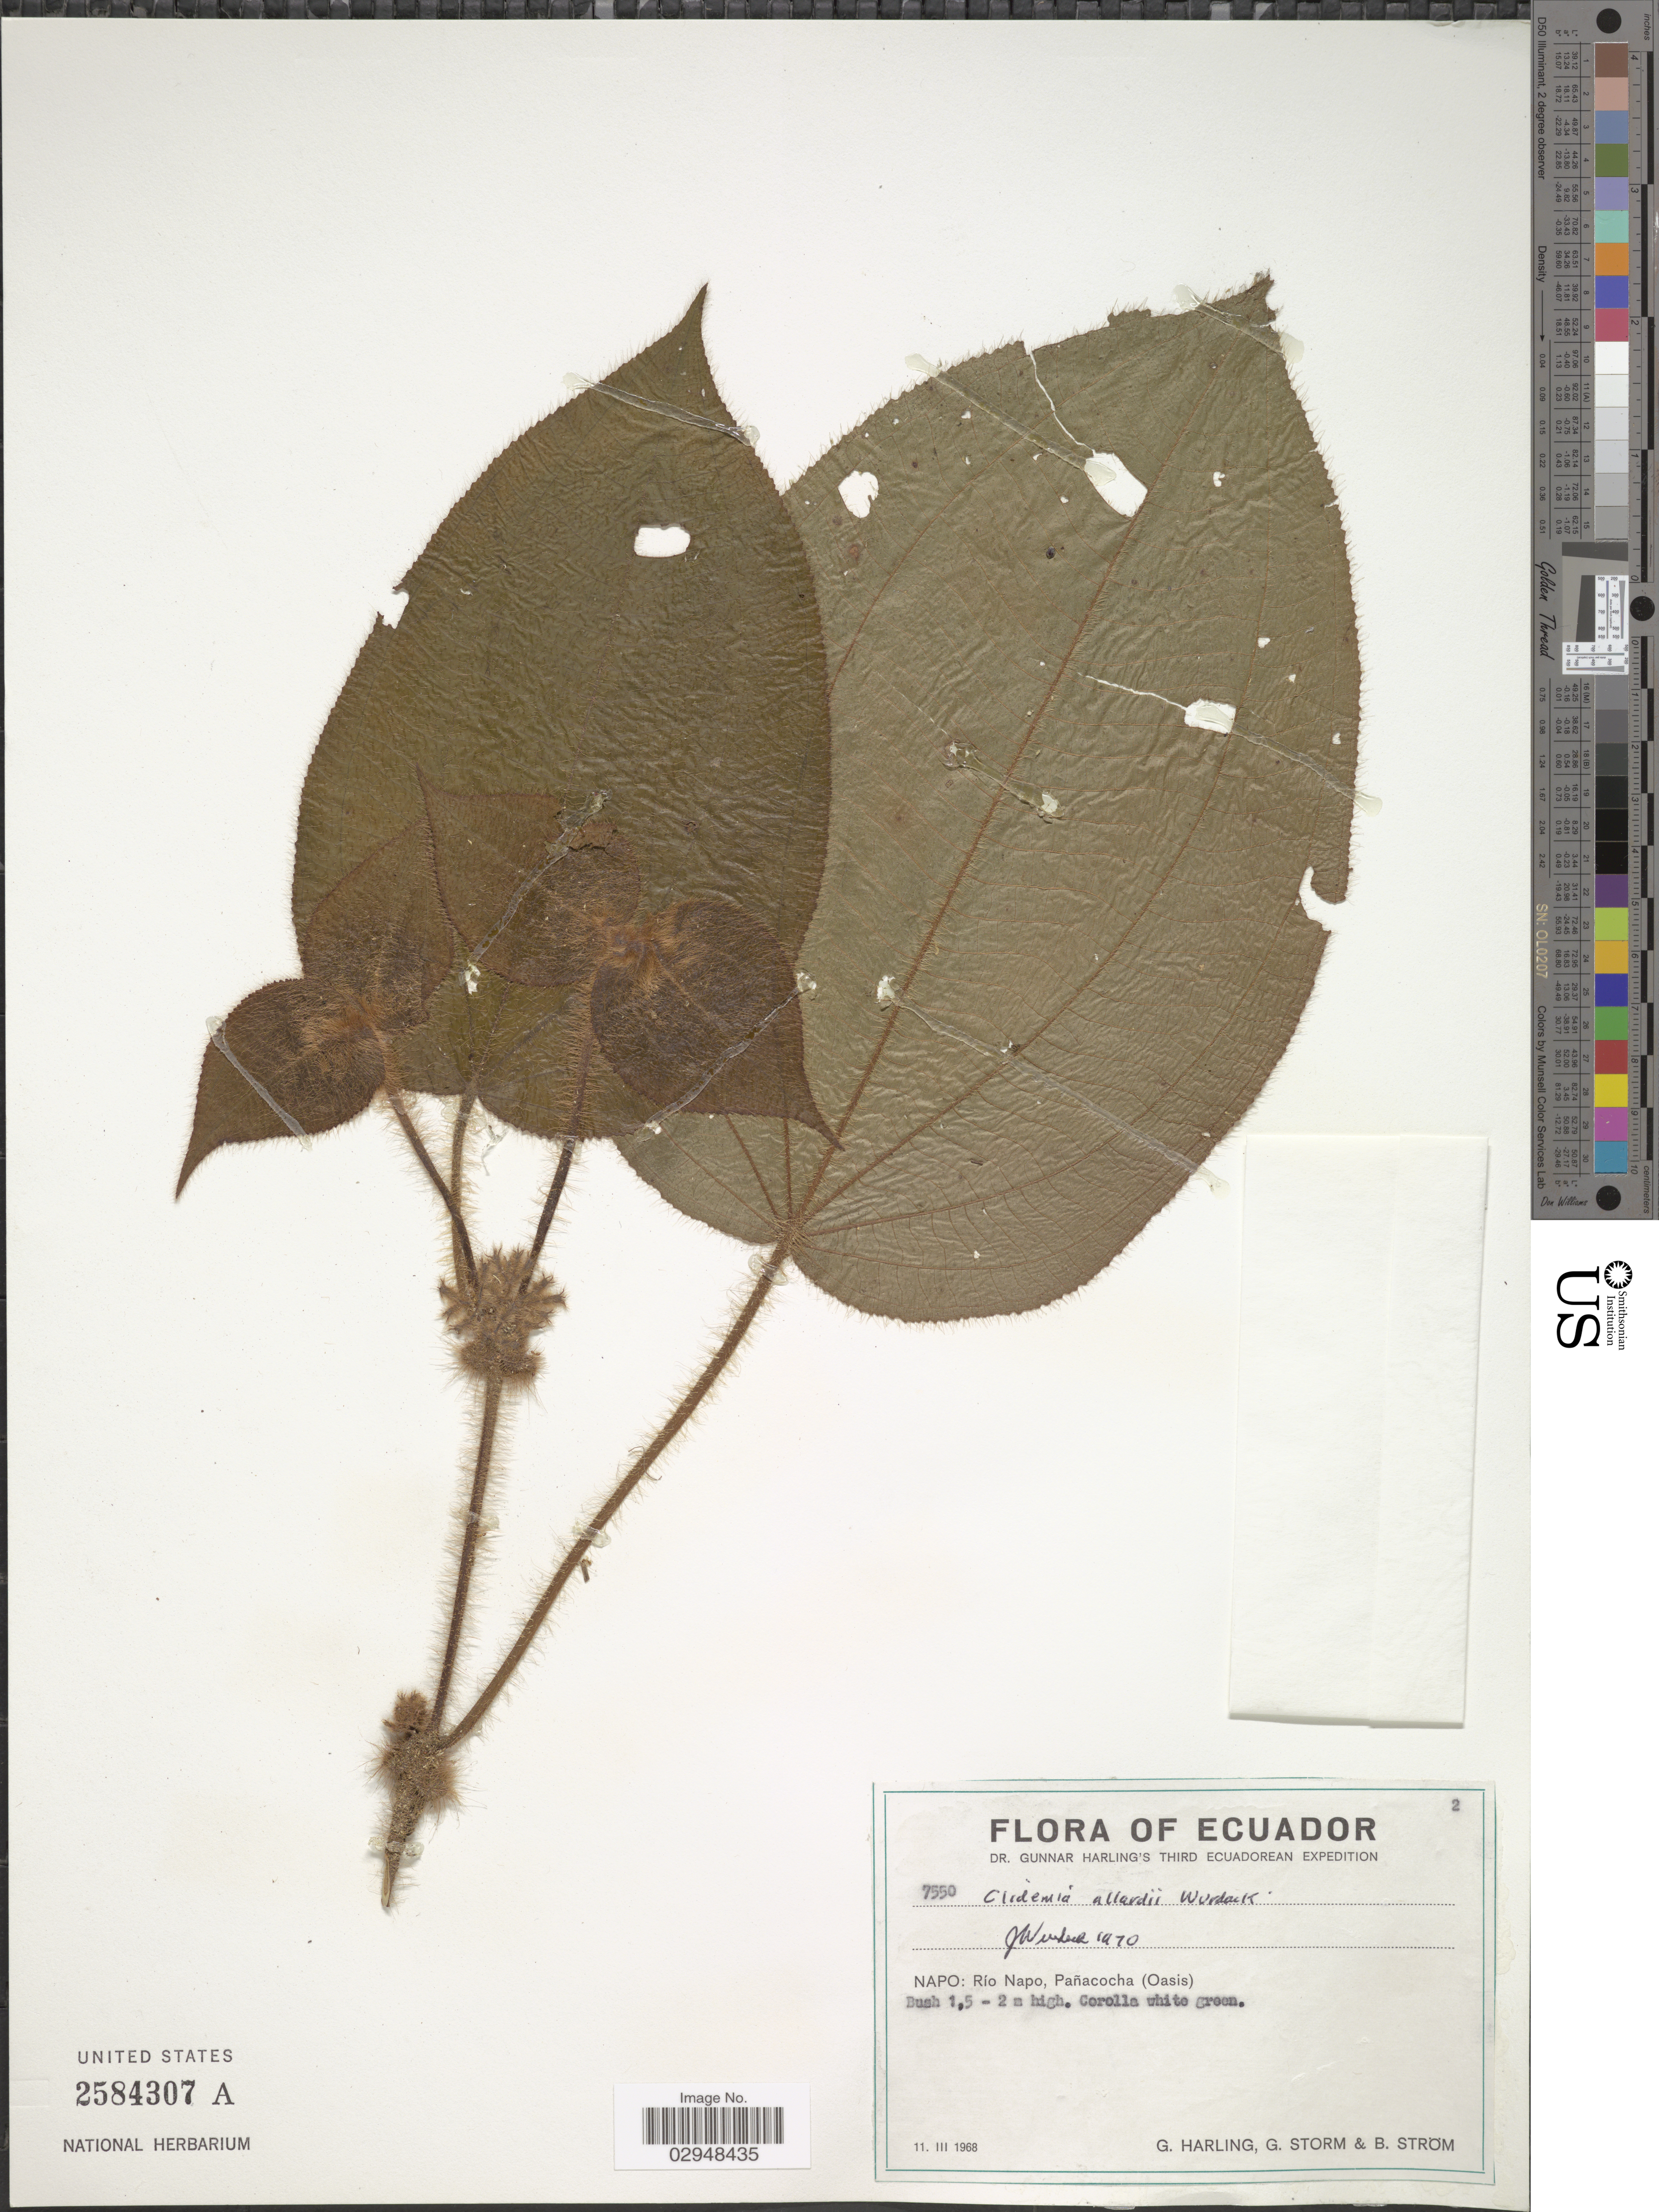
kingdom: Plantae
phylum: Tracheophyta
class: Magnoliopsida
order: Myrtales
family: Melastomataceae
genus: Clidemia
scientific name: Clidemia allardii subsp. allardii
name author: Wurdack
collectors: G. Harling, G. Storm & B. Ström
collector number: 7550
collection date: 1968-03-11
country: Ecuador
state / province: Napo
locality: Río Napo, Pañacocha (Oasis).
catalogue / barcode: US 2584307A